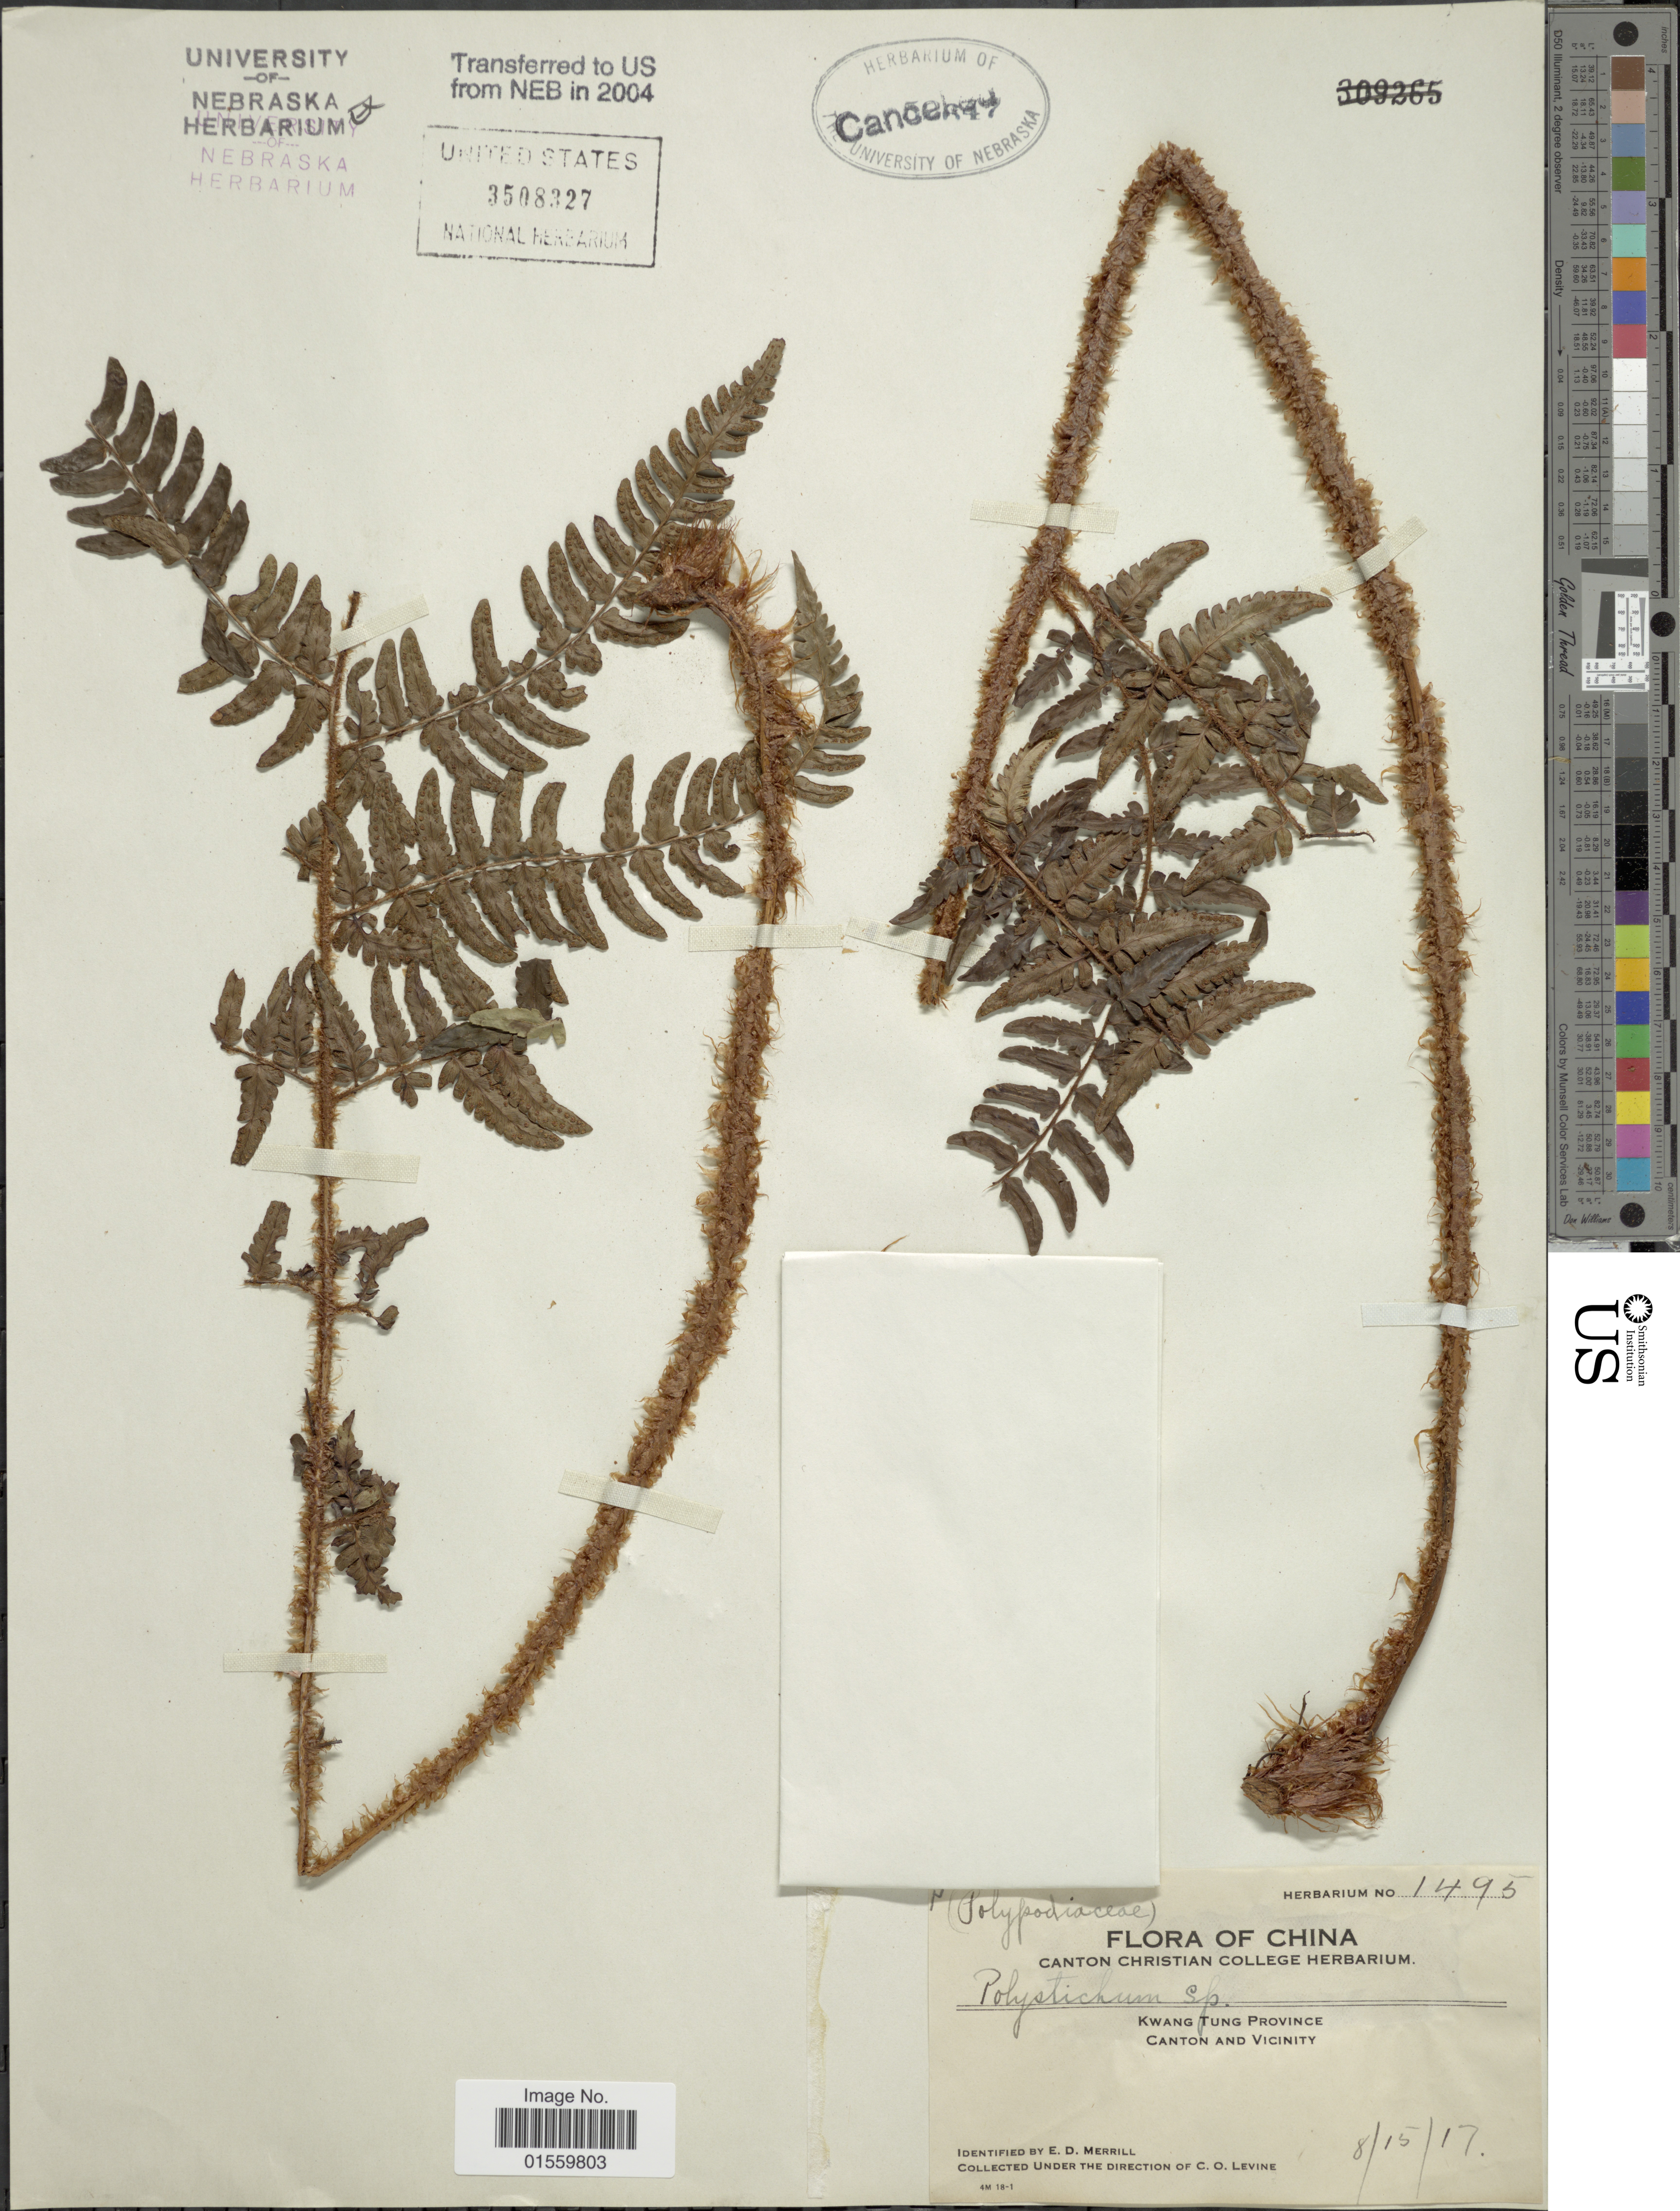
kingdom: Plantae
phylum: Tracheophyta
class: Polypodiopsida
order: Polypodiales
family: Dryopteridaceae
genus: Polystichum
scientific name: Polystichum sp.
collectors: C. O. Levine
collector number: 1495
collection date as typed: Transcribed d/m/y: 15/8/17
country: China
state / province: Guangdong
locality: Kwang Tung Province, Canton and vicinity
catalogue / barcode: US 3508327